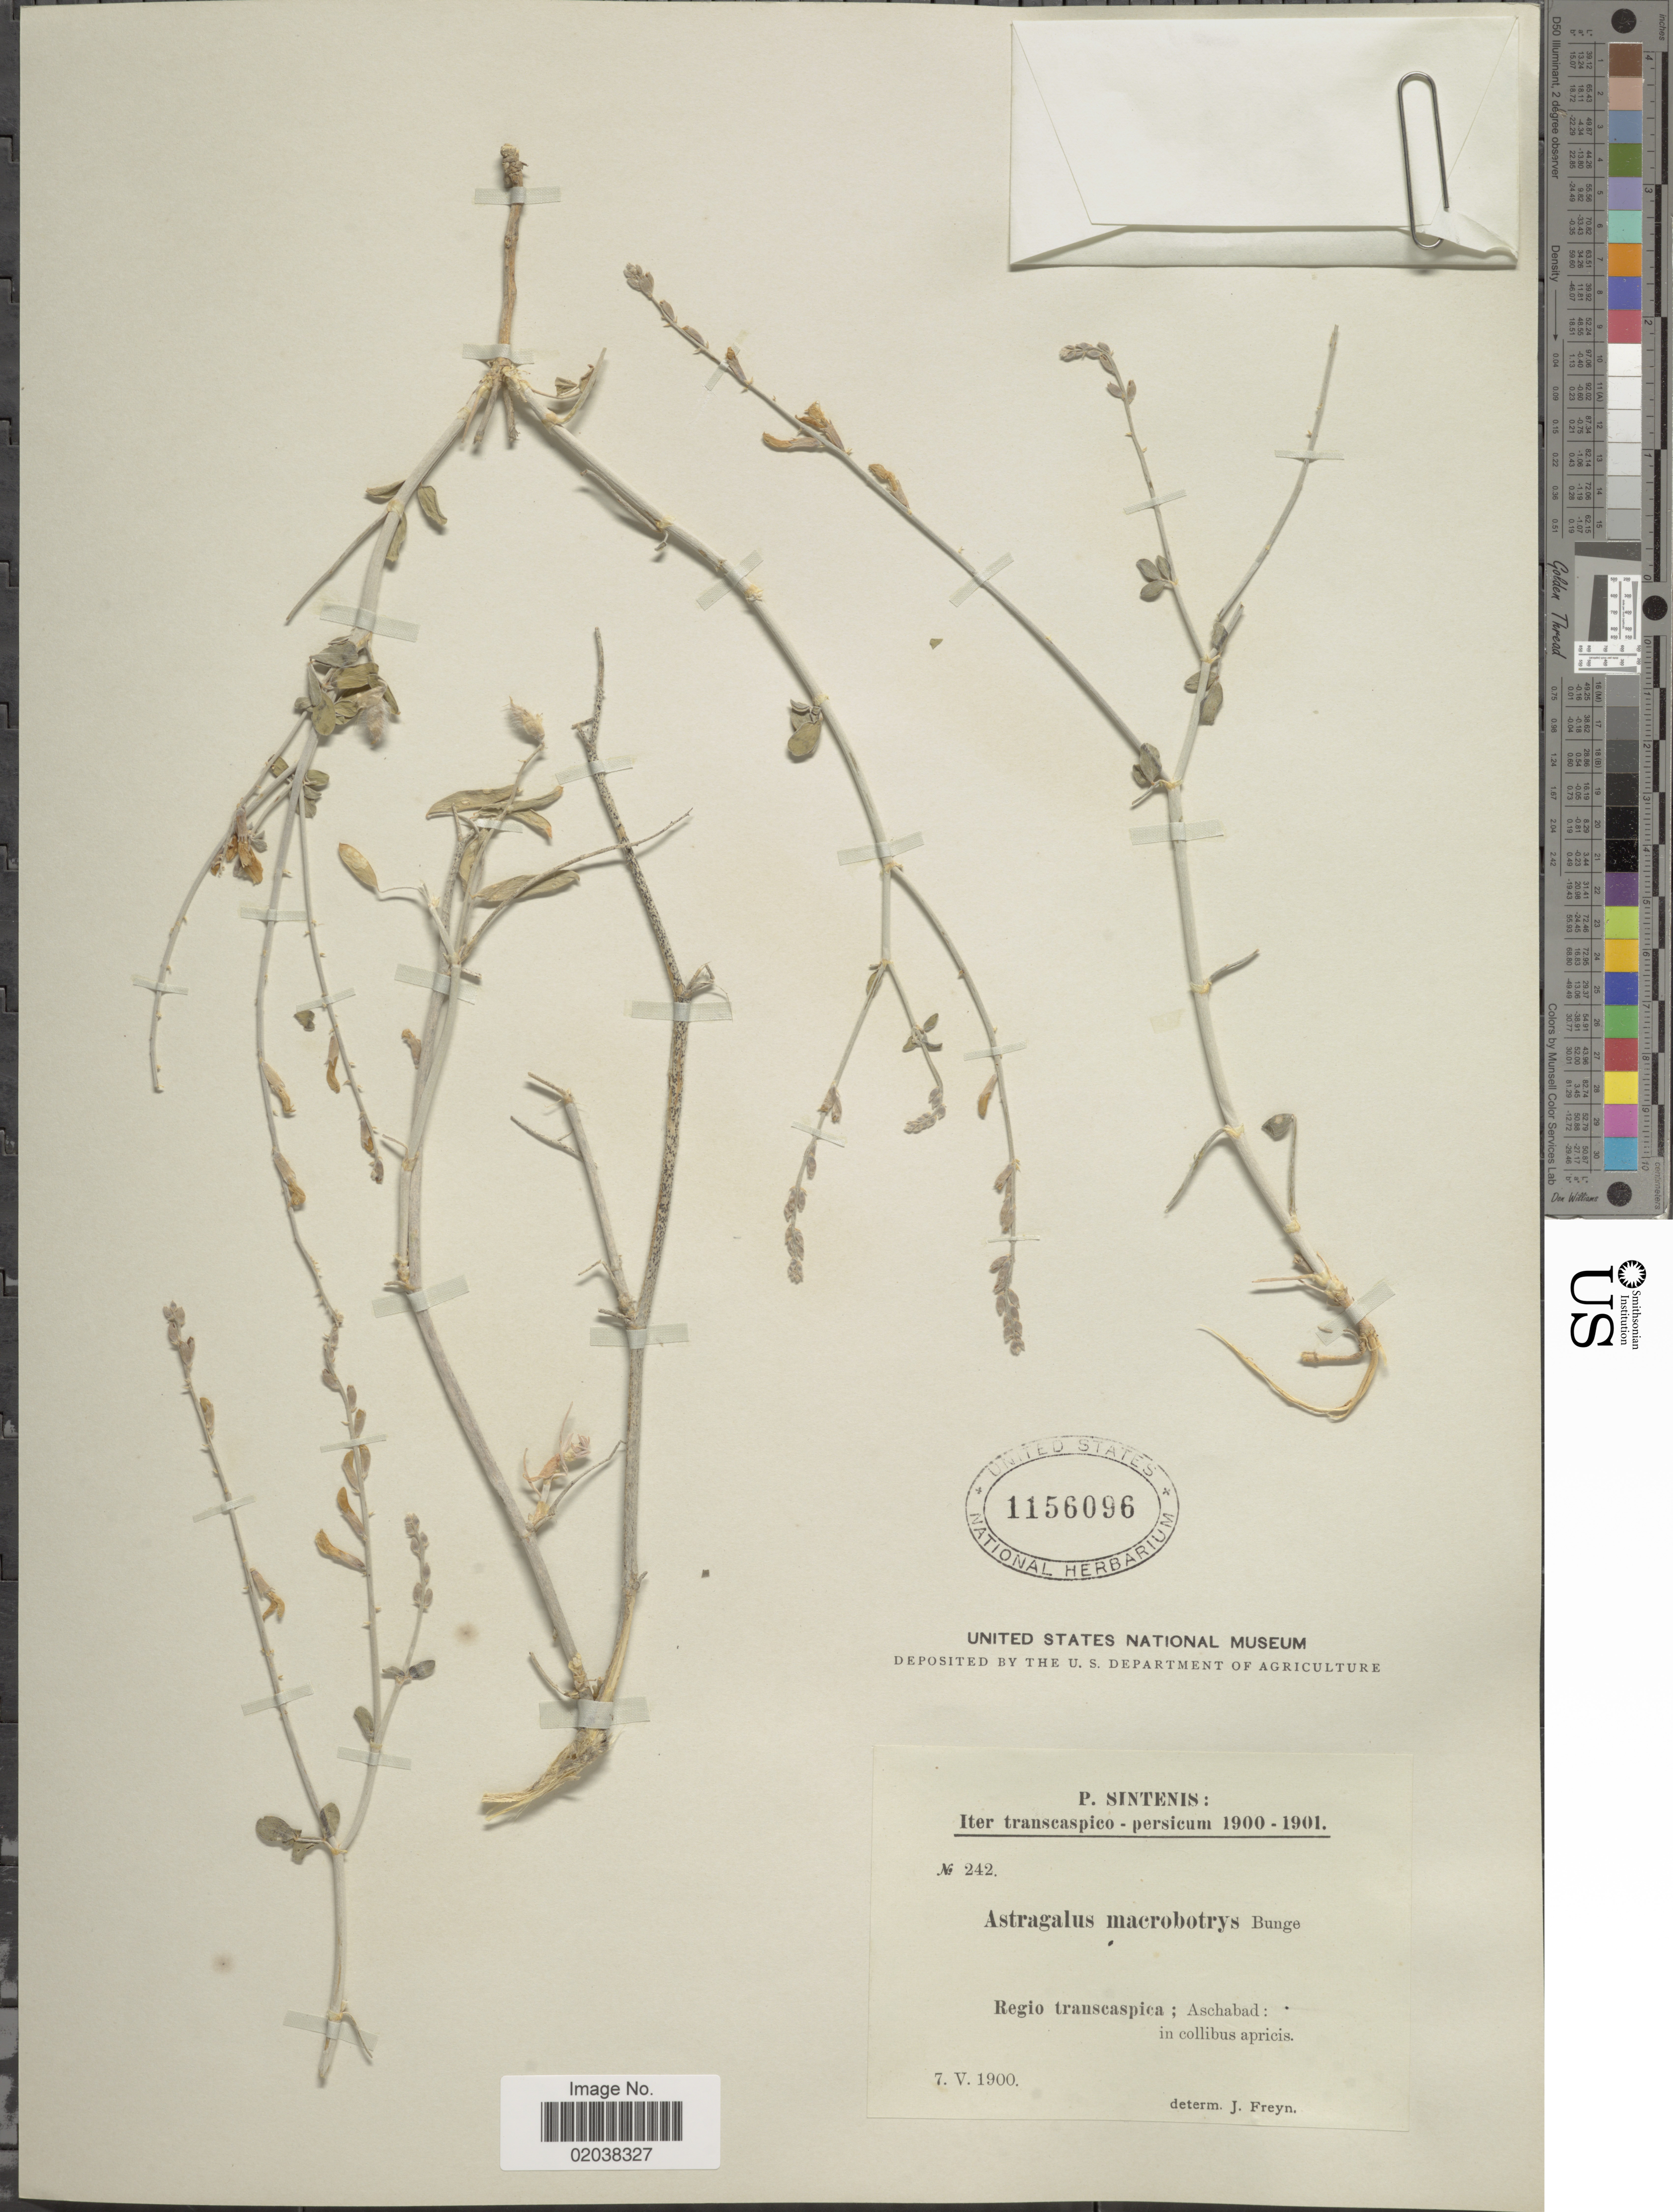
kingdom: Plantae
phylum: Tracheophyta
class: Magnoliopsida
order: Fabales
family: Fabaceae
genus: Astragalus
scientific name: Astragalus macrobotrys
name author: Bunge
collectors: P. Sintenis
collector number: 242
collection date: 1900-05-07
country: Turkmenistan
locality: Transcaspico - persicum. Regio transcaspica; Aschabad: in collibus apricis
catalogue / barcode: US 1156096